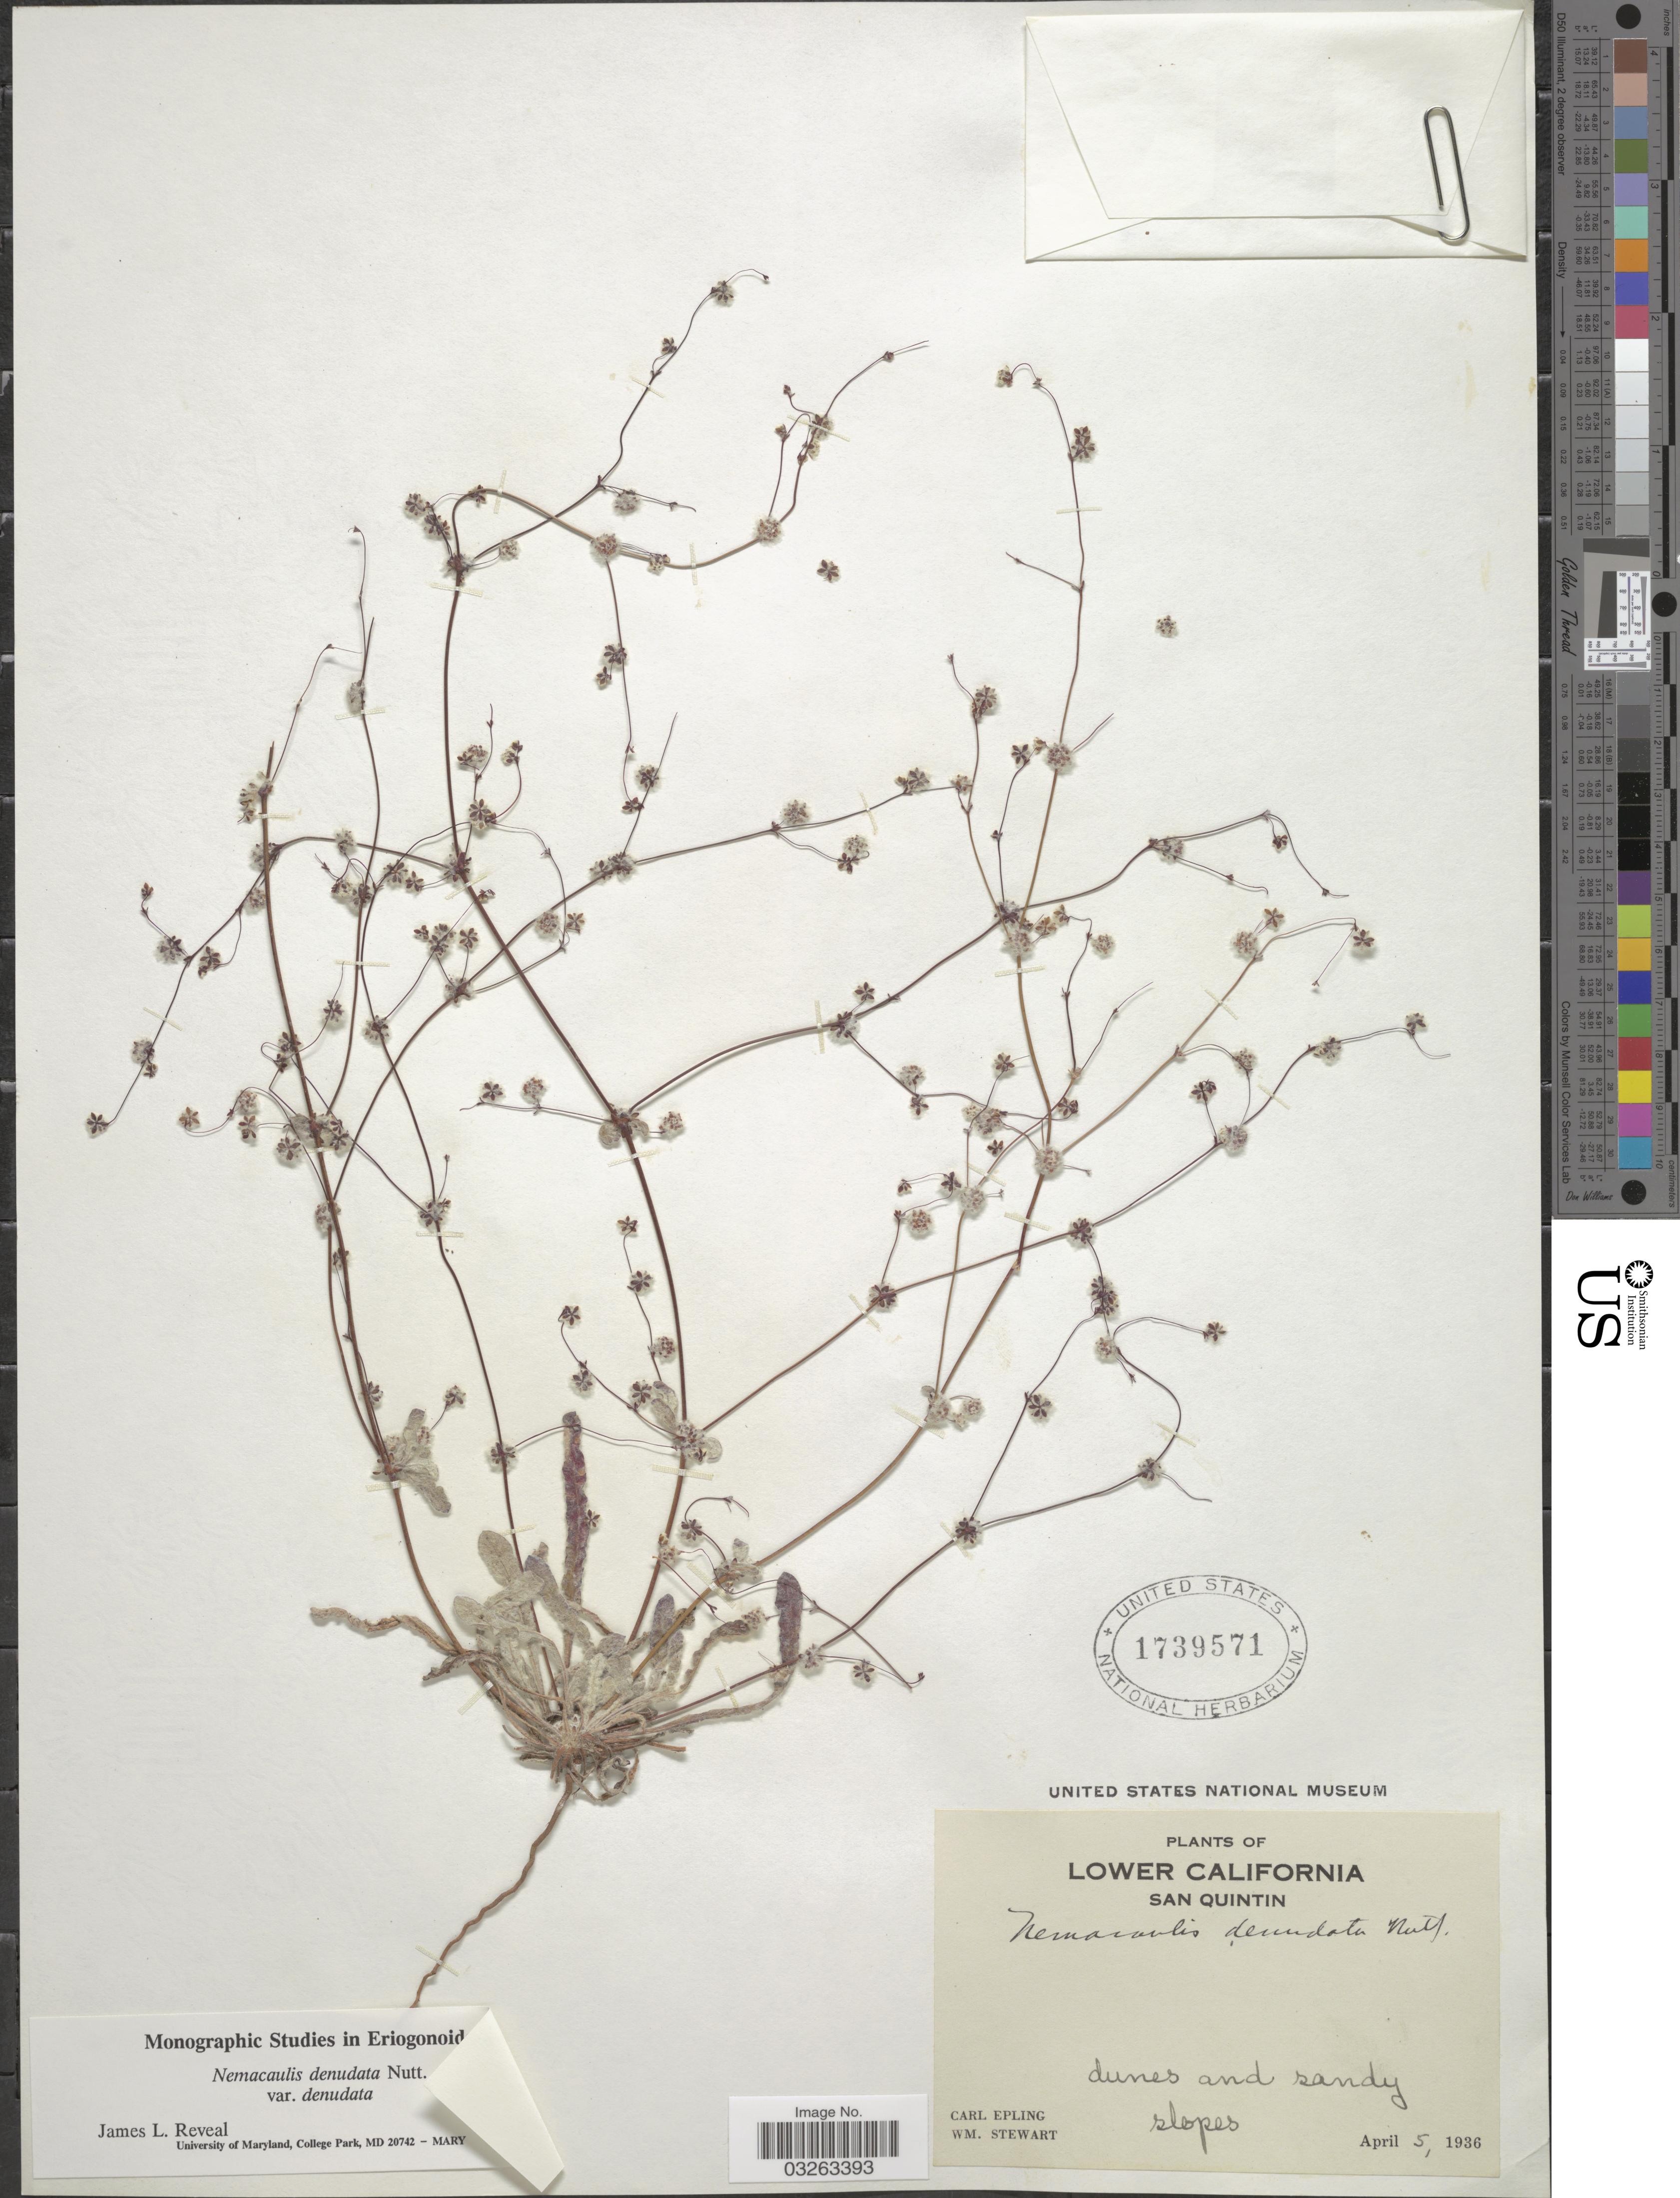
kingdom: Plantae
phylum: Tracheophyta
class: Magnoliopsida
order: Caryophyllales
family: Polygonaceae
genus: Nemacaulis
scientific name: Nemacaulis denudata var. denudata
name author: Nutt.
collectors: C. C. Epling & W. Stewart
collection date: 1936-04-05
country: Mexico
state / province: Baja California Norte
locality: Lower California. San Quintin.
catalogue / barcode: US 1739571